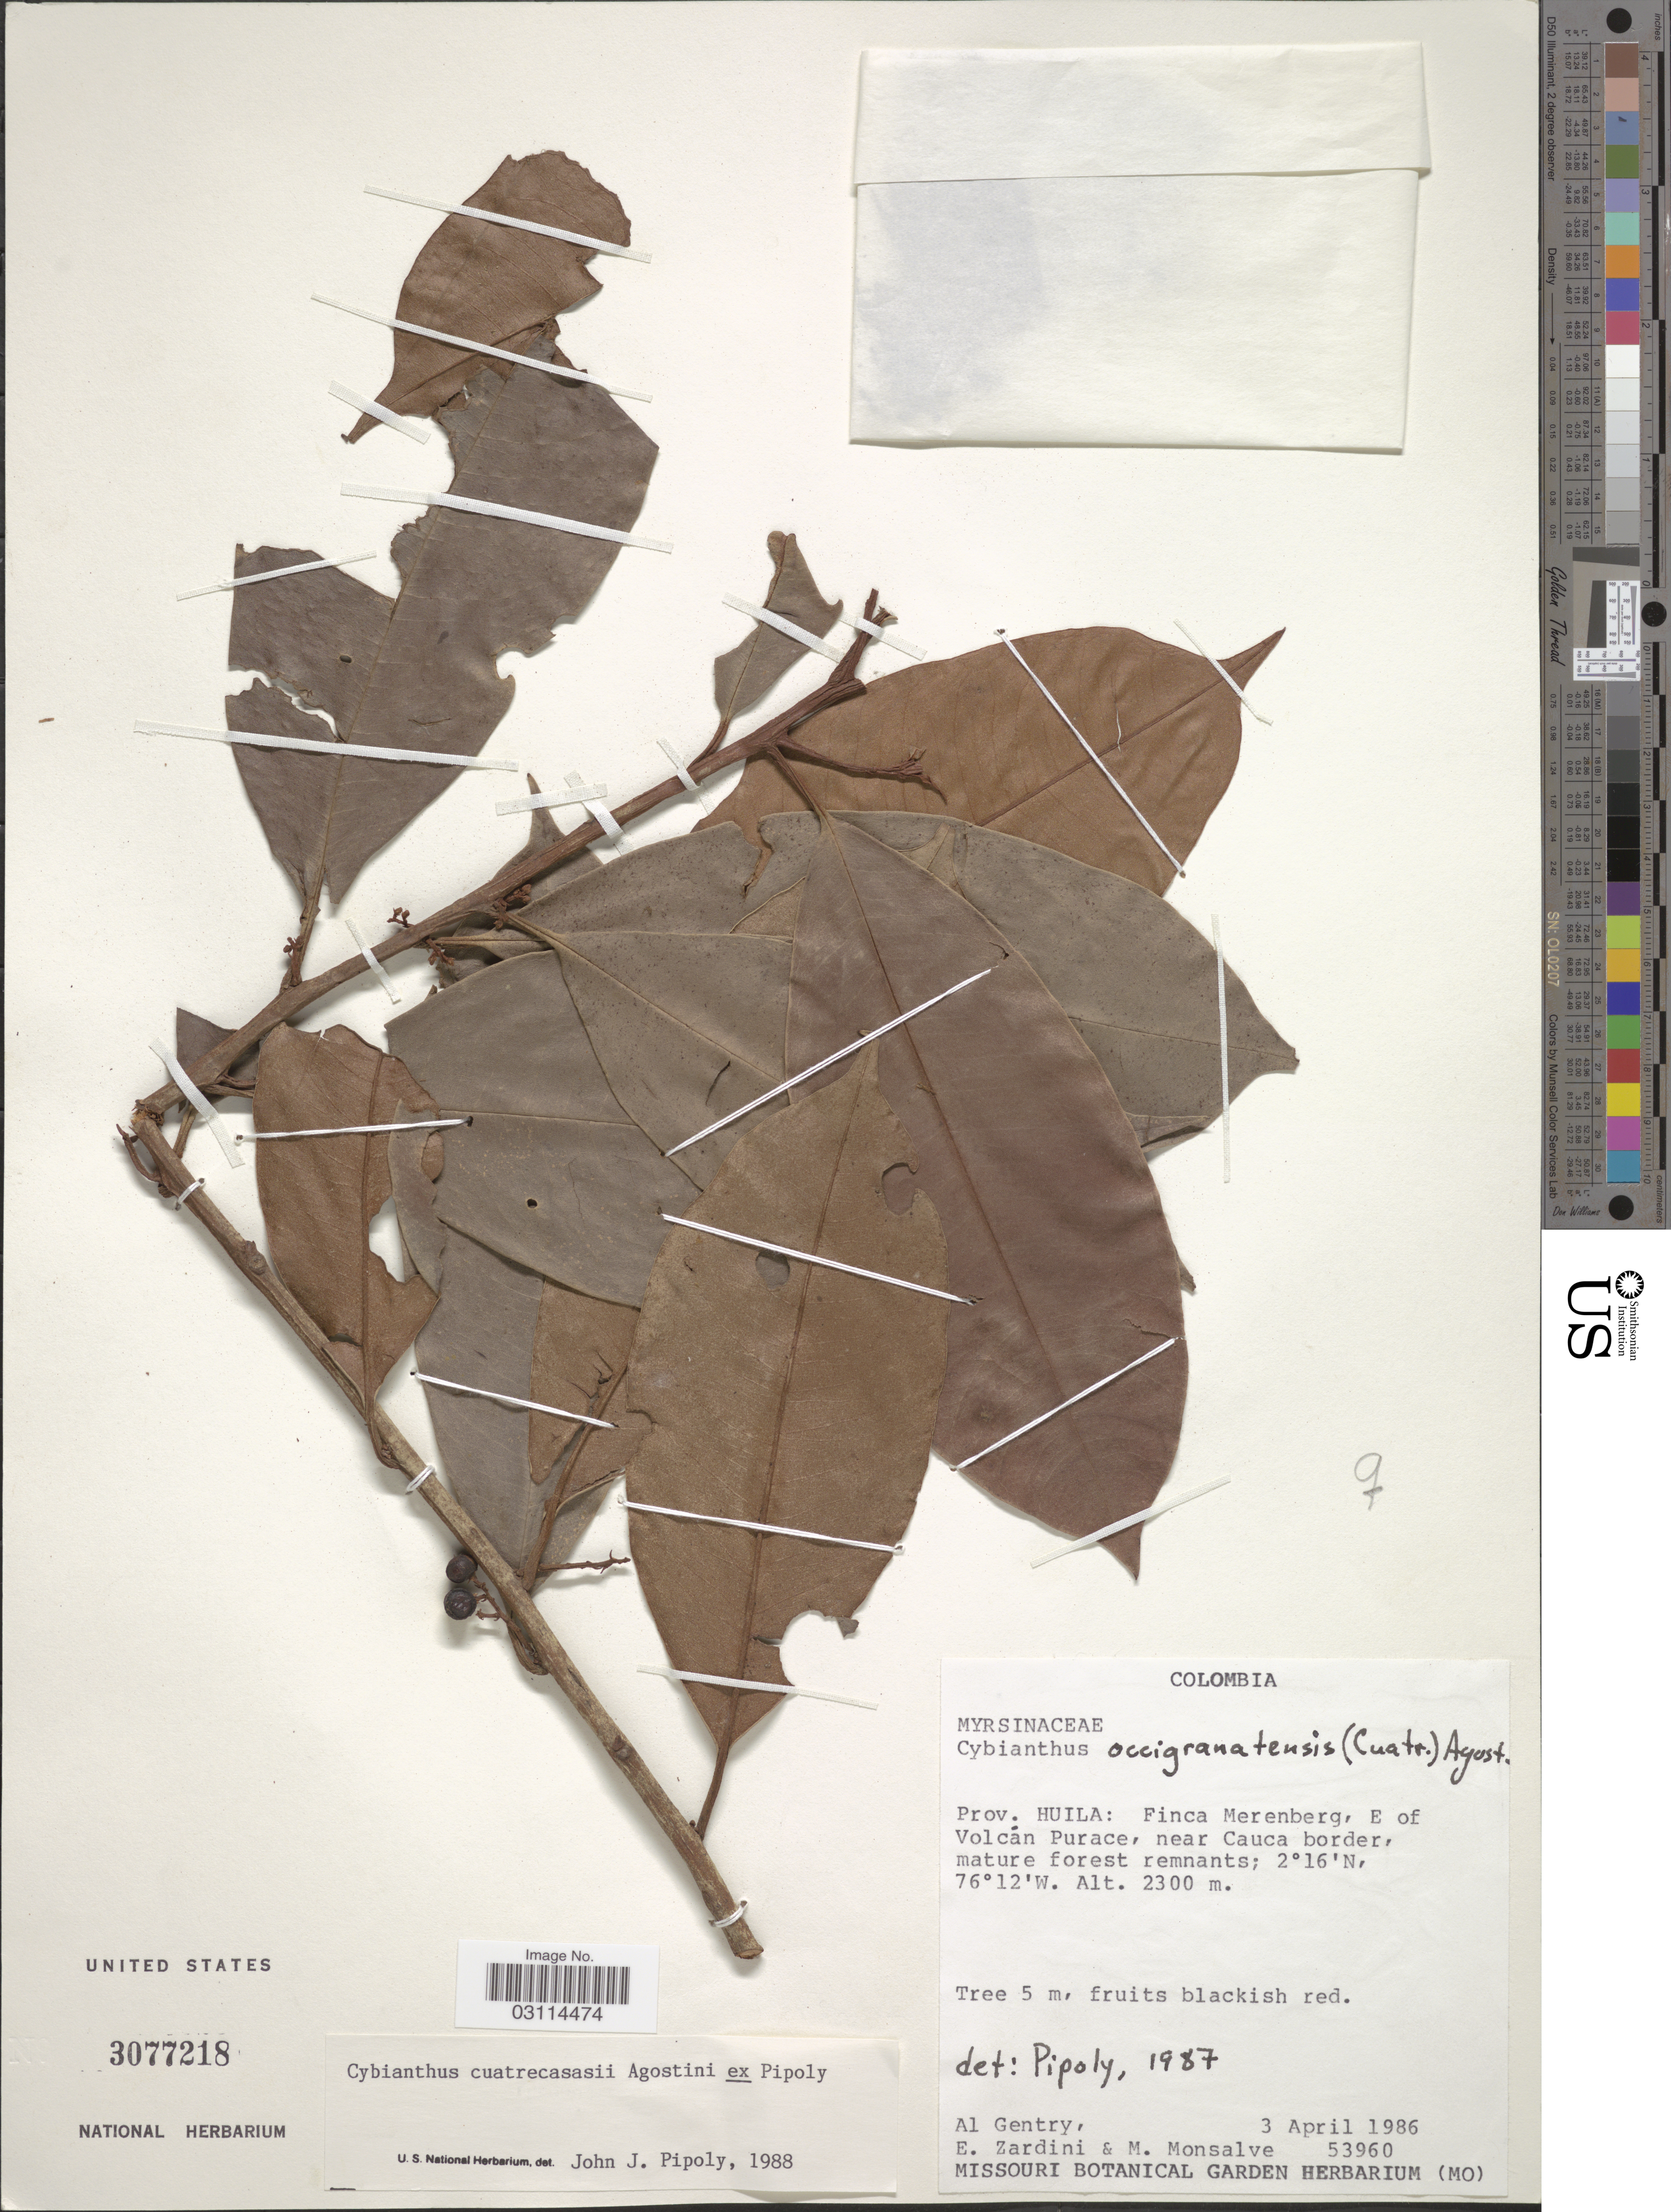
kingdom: Plantae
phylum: Tracheophyta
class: Magnoliopsida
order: Ericales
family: Primulaceae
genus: Cybianthus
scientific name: Cybianthus cuatrecasasii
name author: Pipoly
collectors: A. H. Gentry, E. Zardini & M. Monsalve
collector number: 53960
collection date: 1986-04-03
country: Colombia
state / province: Huila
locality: Finca Merenberg, E of Volcán Purace, near Cauca border, mature forest remnants.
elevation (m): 2300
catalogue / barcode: US 3077218